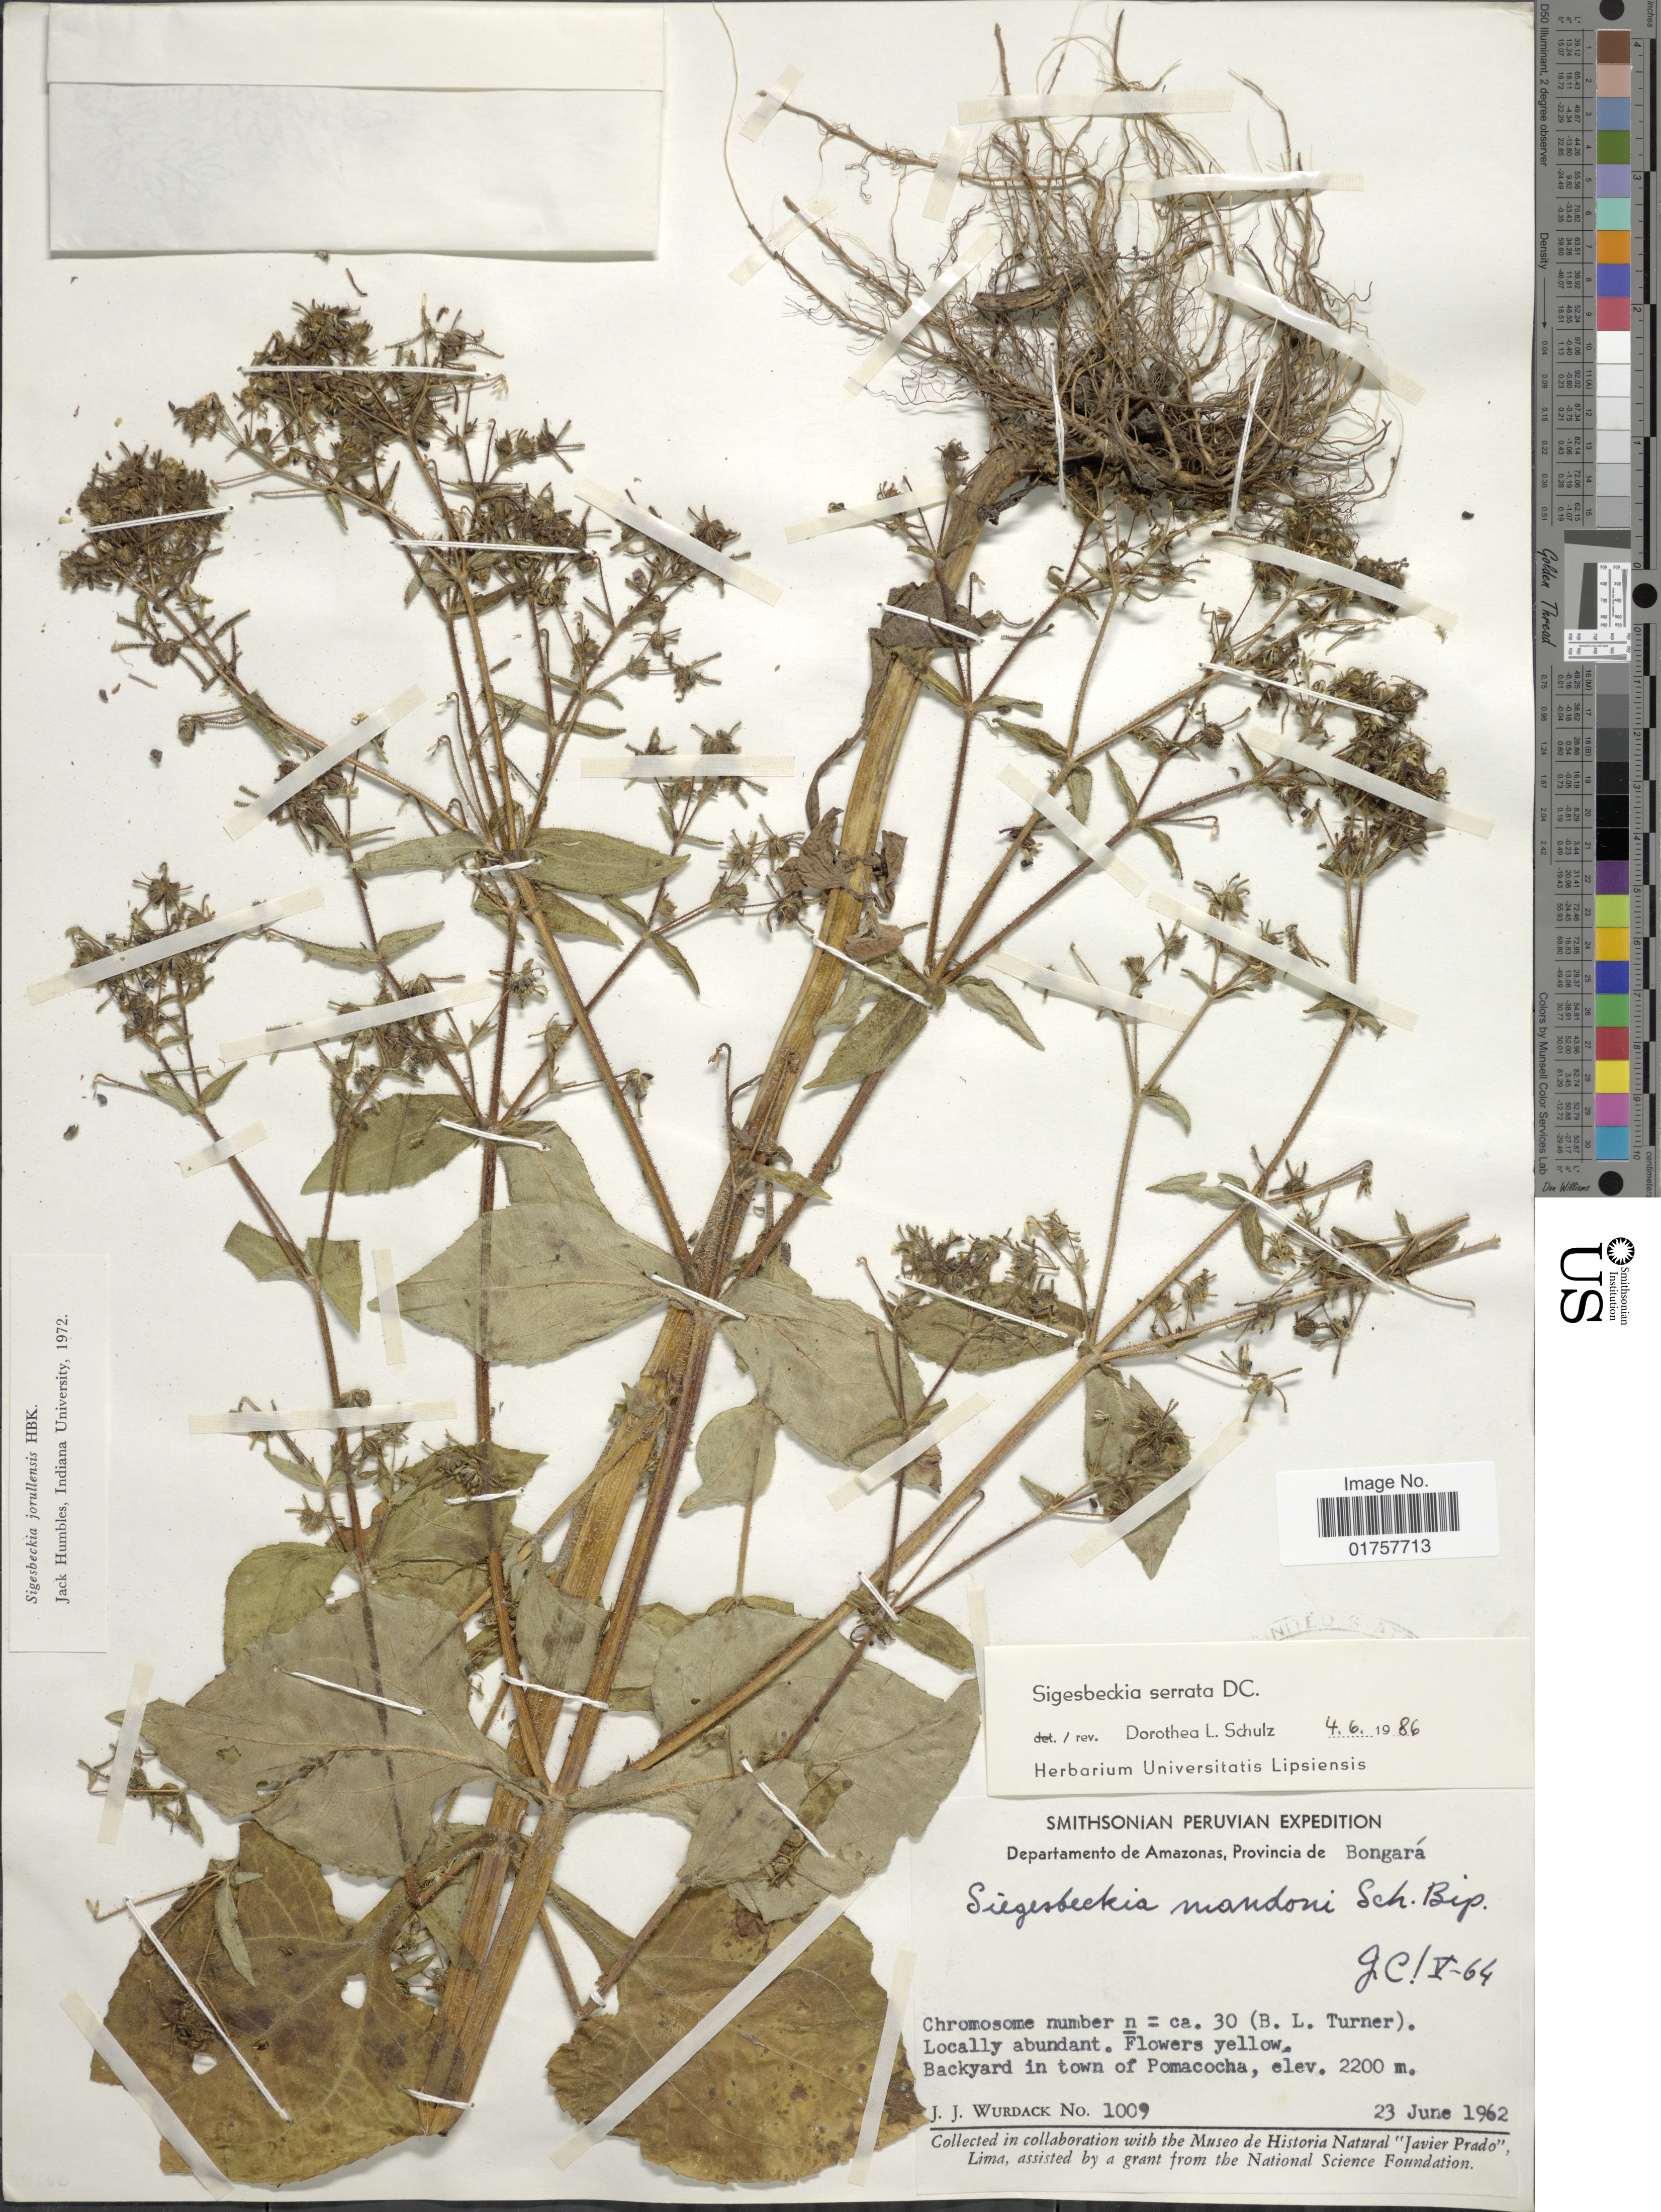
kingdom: Plantae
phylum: Tracheophyta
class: Magnoliopsida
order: Asterales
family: Asteraceae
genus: Sigesbeckia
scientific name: Sigesbeckia serrata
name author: DC.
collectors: J. J. Wurdack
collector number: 1009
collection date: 1962-06-23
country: Peru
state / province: Amazonas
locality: Provincia de Bongará. Backyard in town of Pomacocha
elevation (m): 2200